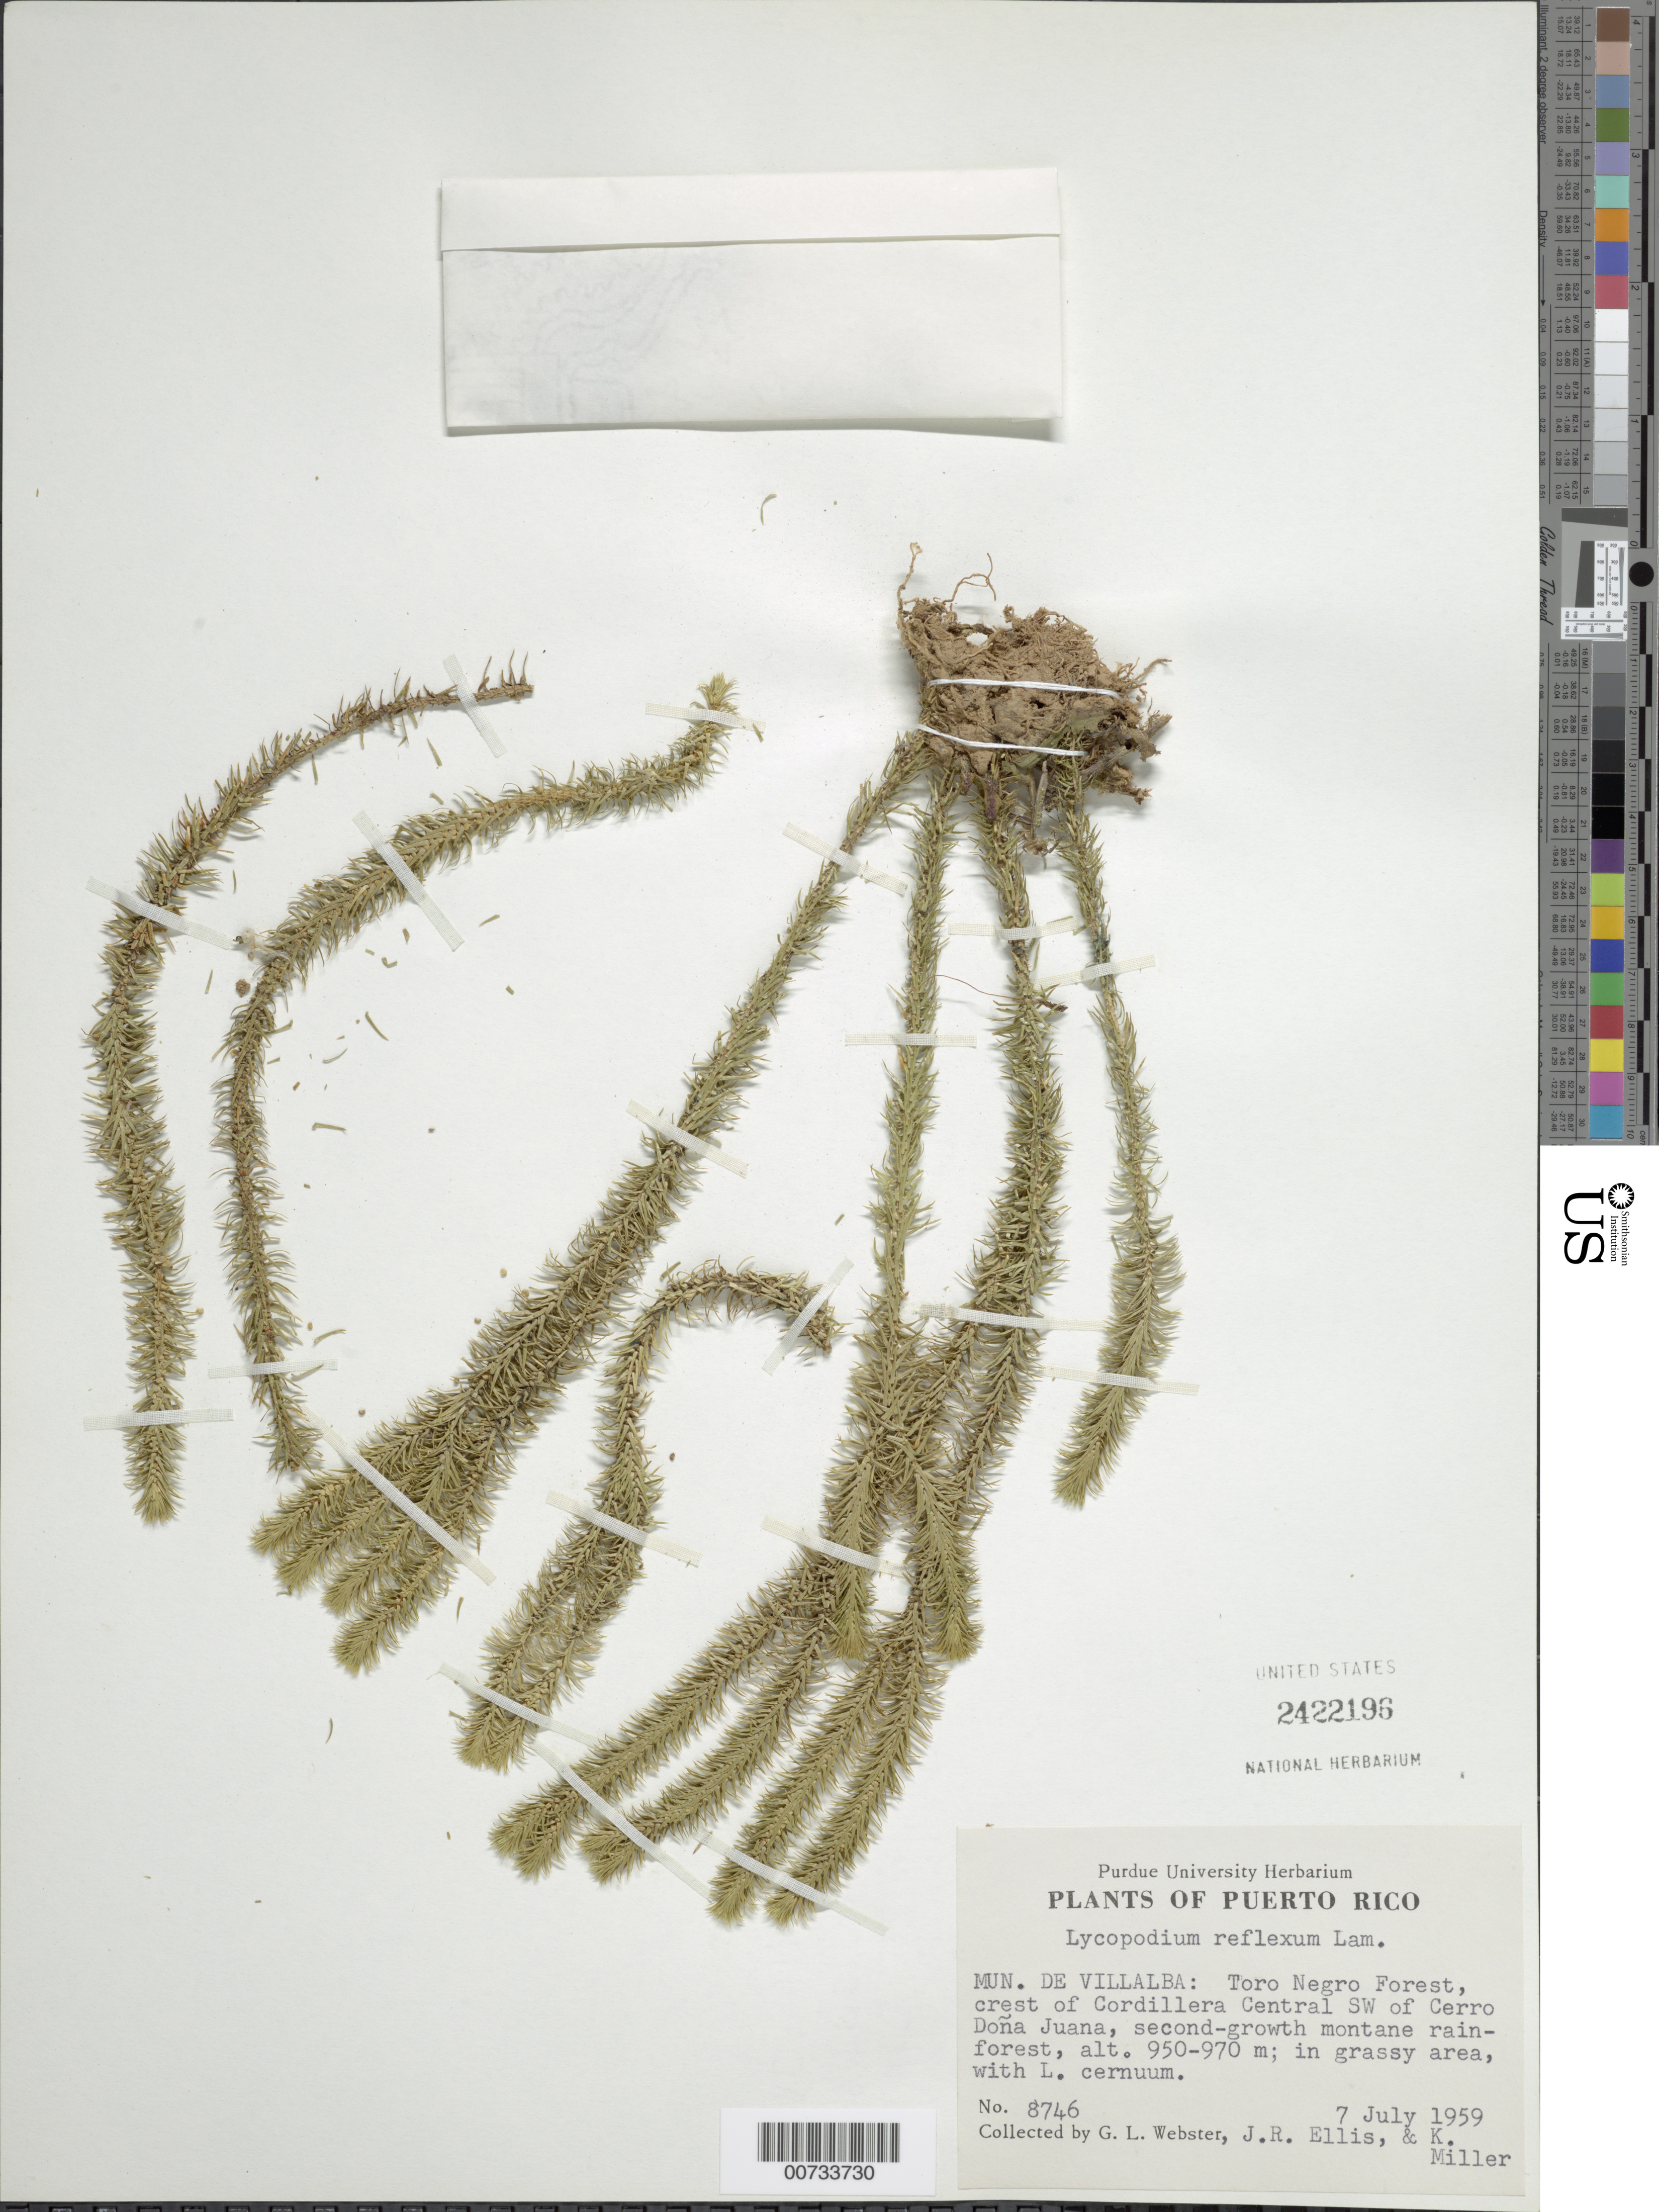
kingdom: Plantae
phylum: Tracheophyta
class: Lycopodiopsida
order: Lycopodiales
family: Lycopodiaceae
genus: Phlegmariurus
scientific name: Phlegmariurus reflexus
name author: (Lam.) B. Øllg.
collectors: G. L. Webster, J. R. Ellis & K. Miller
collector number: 8746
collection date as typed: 07 Jul 1959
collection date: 1959-07-07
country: Puerto Rico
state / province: Villalba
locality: Mun. Villalba: Toro Negro Forest, crest of Cordillera Central SW of Cerro Doña Juana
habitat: Second-growth montane rainforest, in grassy area w/L.cernuum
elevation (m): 950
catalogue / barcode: US 2422196